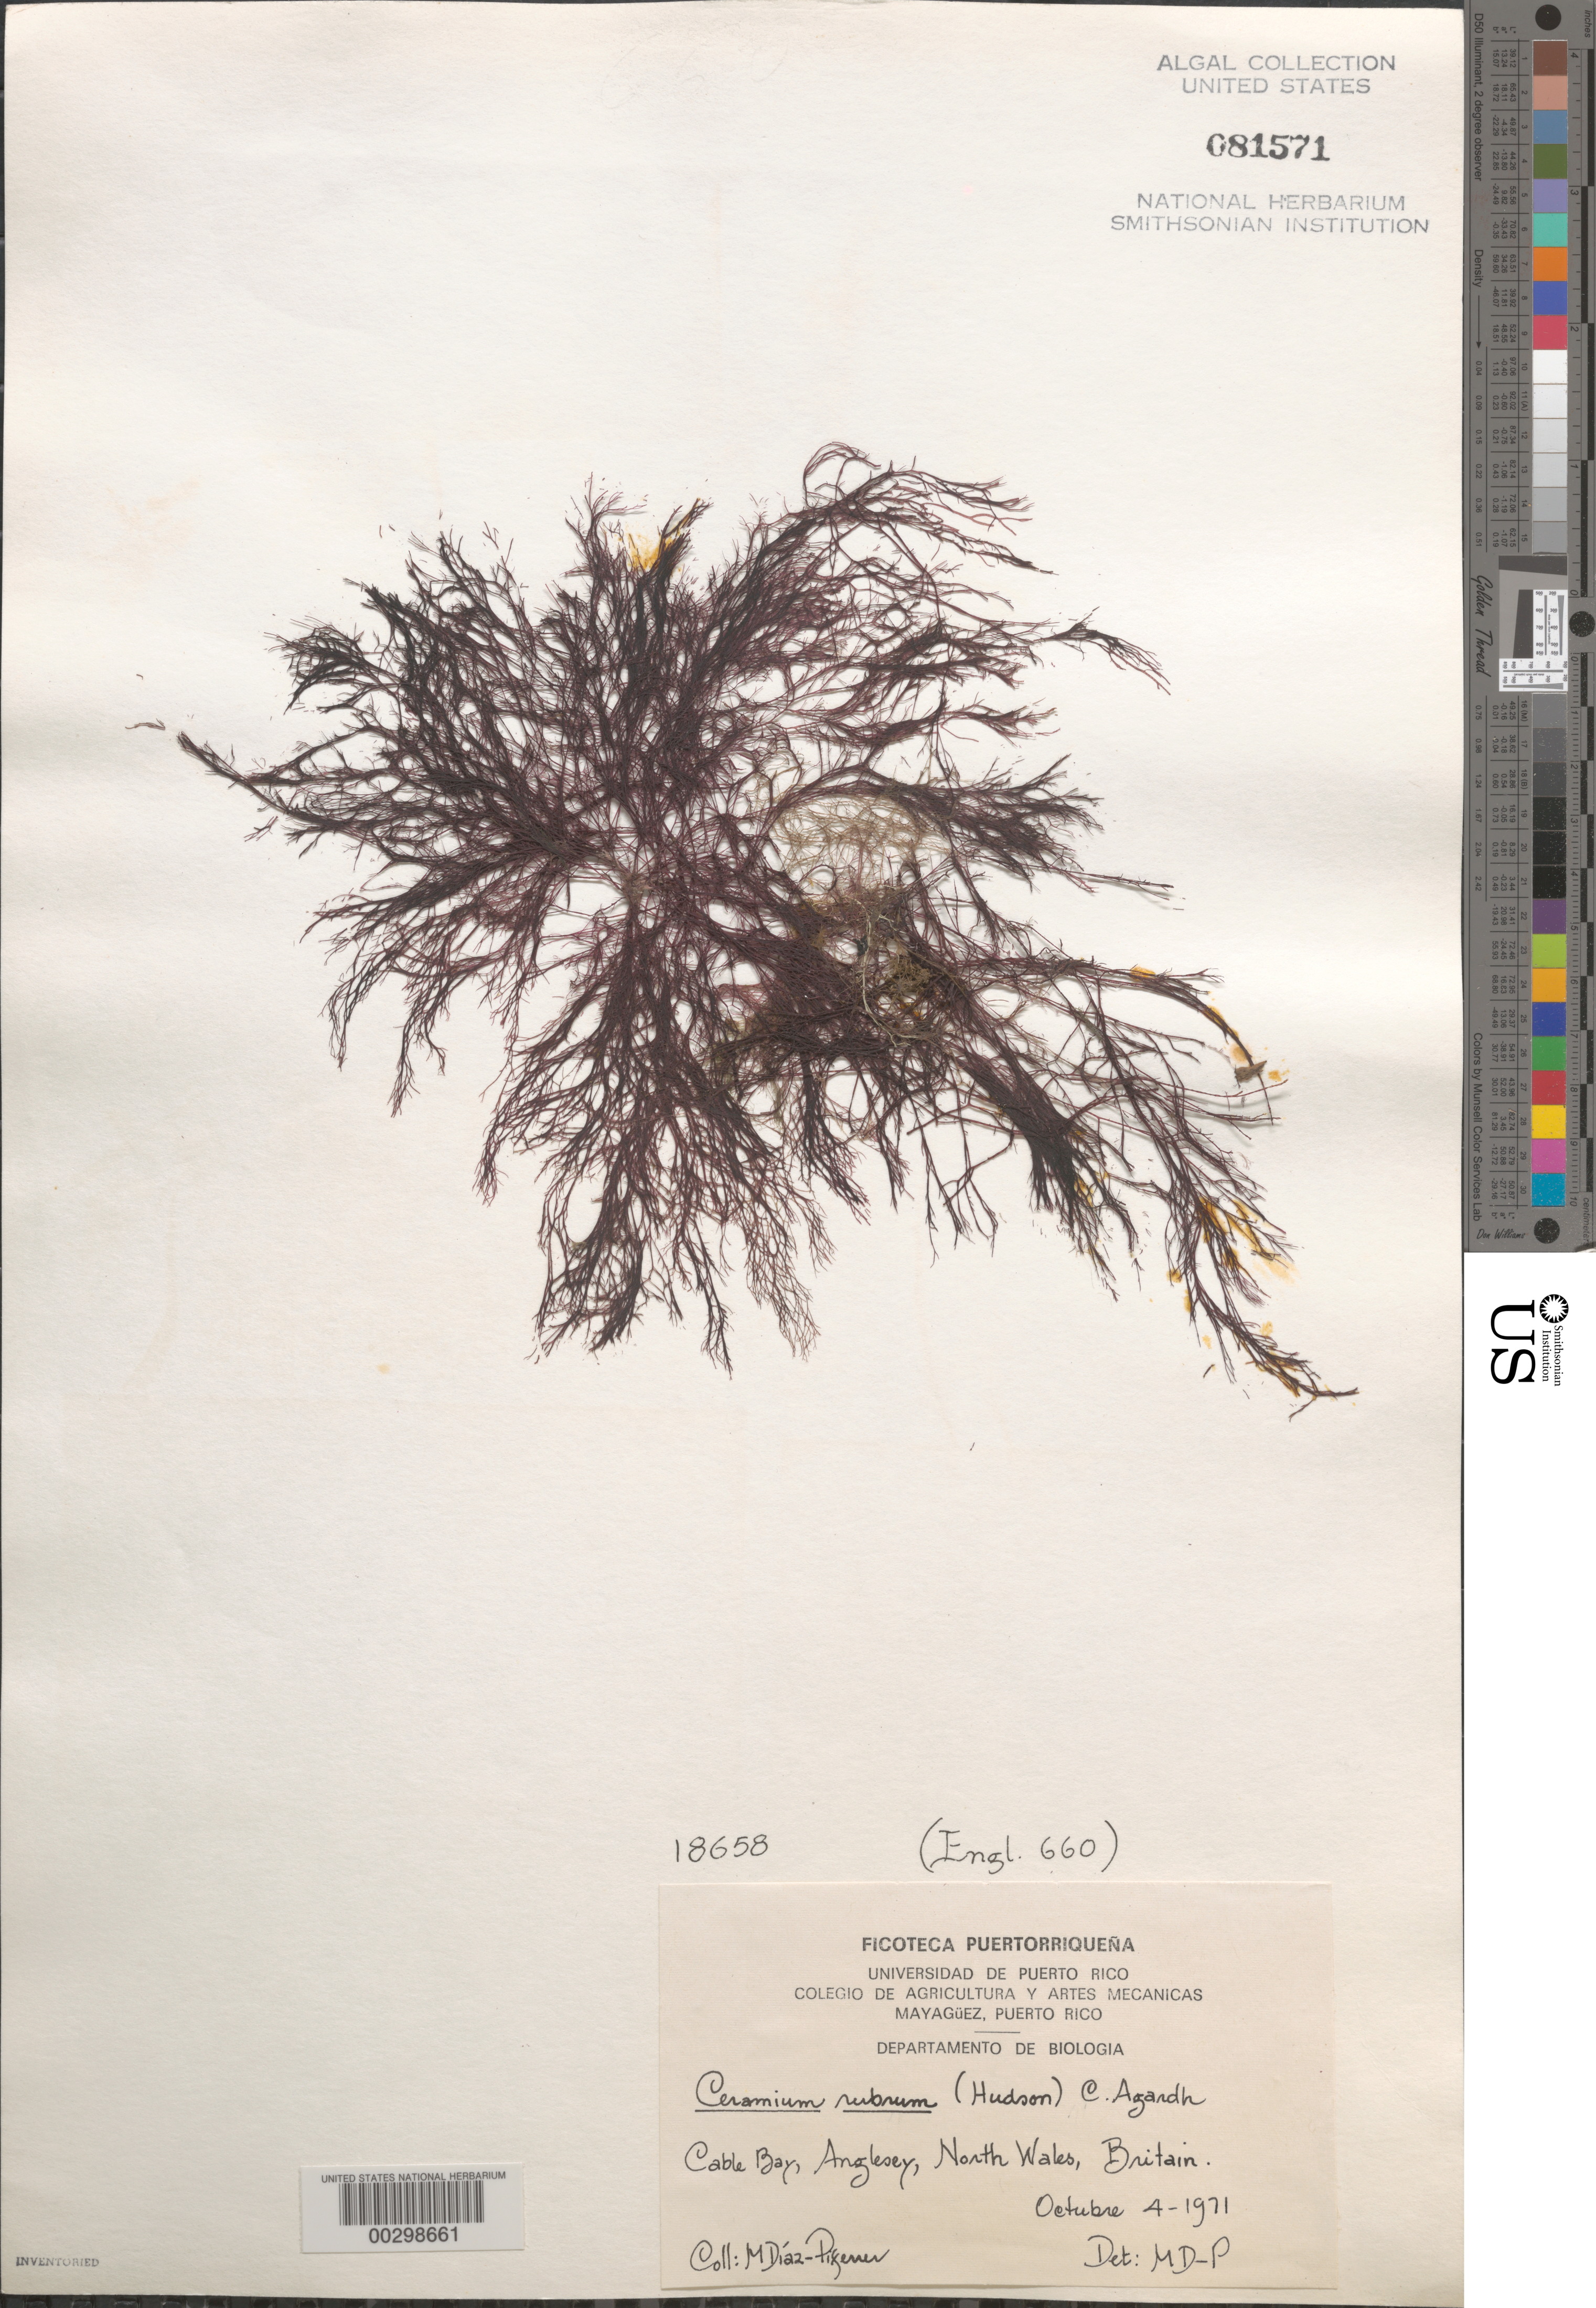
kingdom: Plantae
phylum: Rhodophyta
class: Florideophyceae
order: Ceramiales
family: Ceramiaceae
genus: Ceramium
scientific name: Ceramium rubrum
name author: C. Agardh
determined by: Diaz-Piferrer, M.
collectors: M. Diaz-Piferrer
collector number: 18658 & ENGL. 660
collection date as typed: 04 Oct 1971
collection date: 1971-10-04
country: United Kingdom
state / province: Wales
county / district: Gwynedd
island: Anglesey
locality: Cable Bay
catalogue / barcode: US 81571